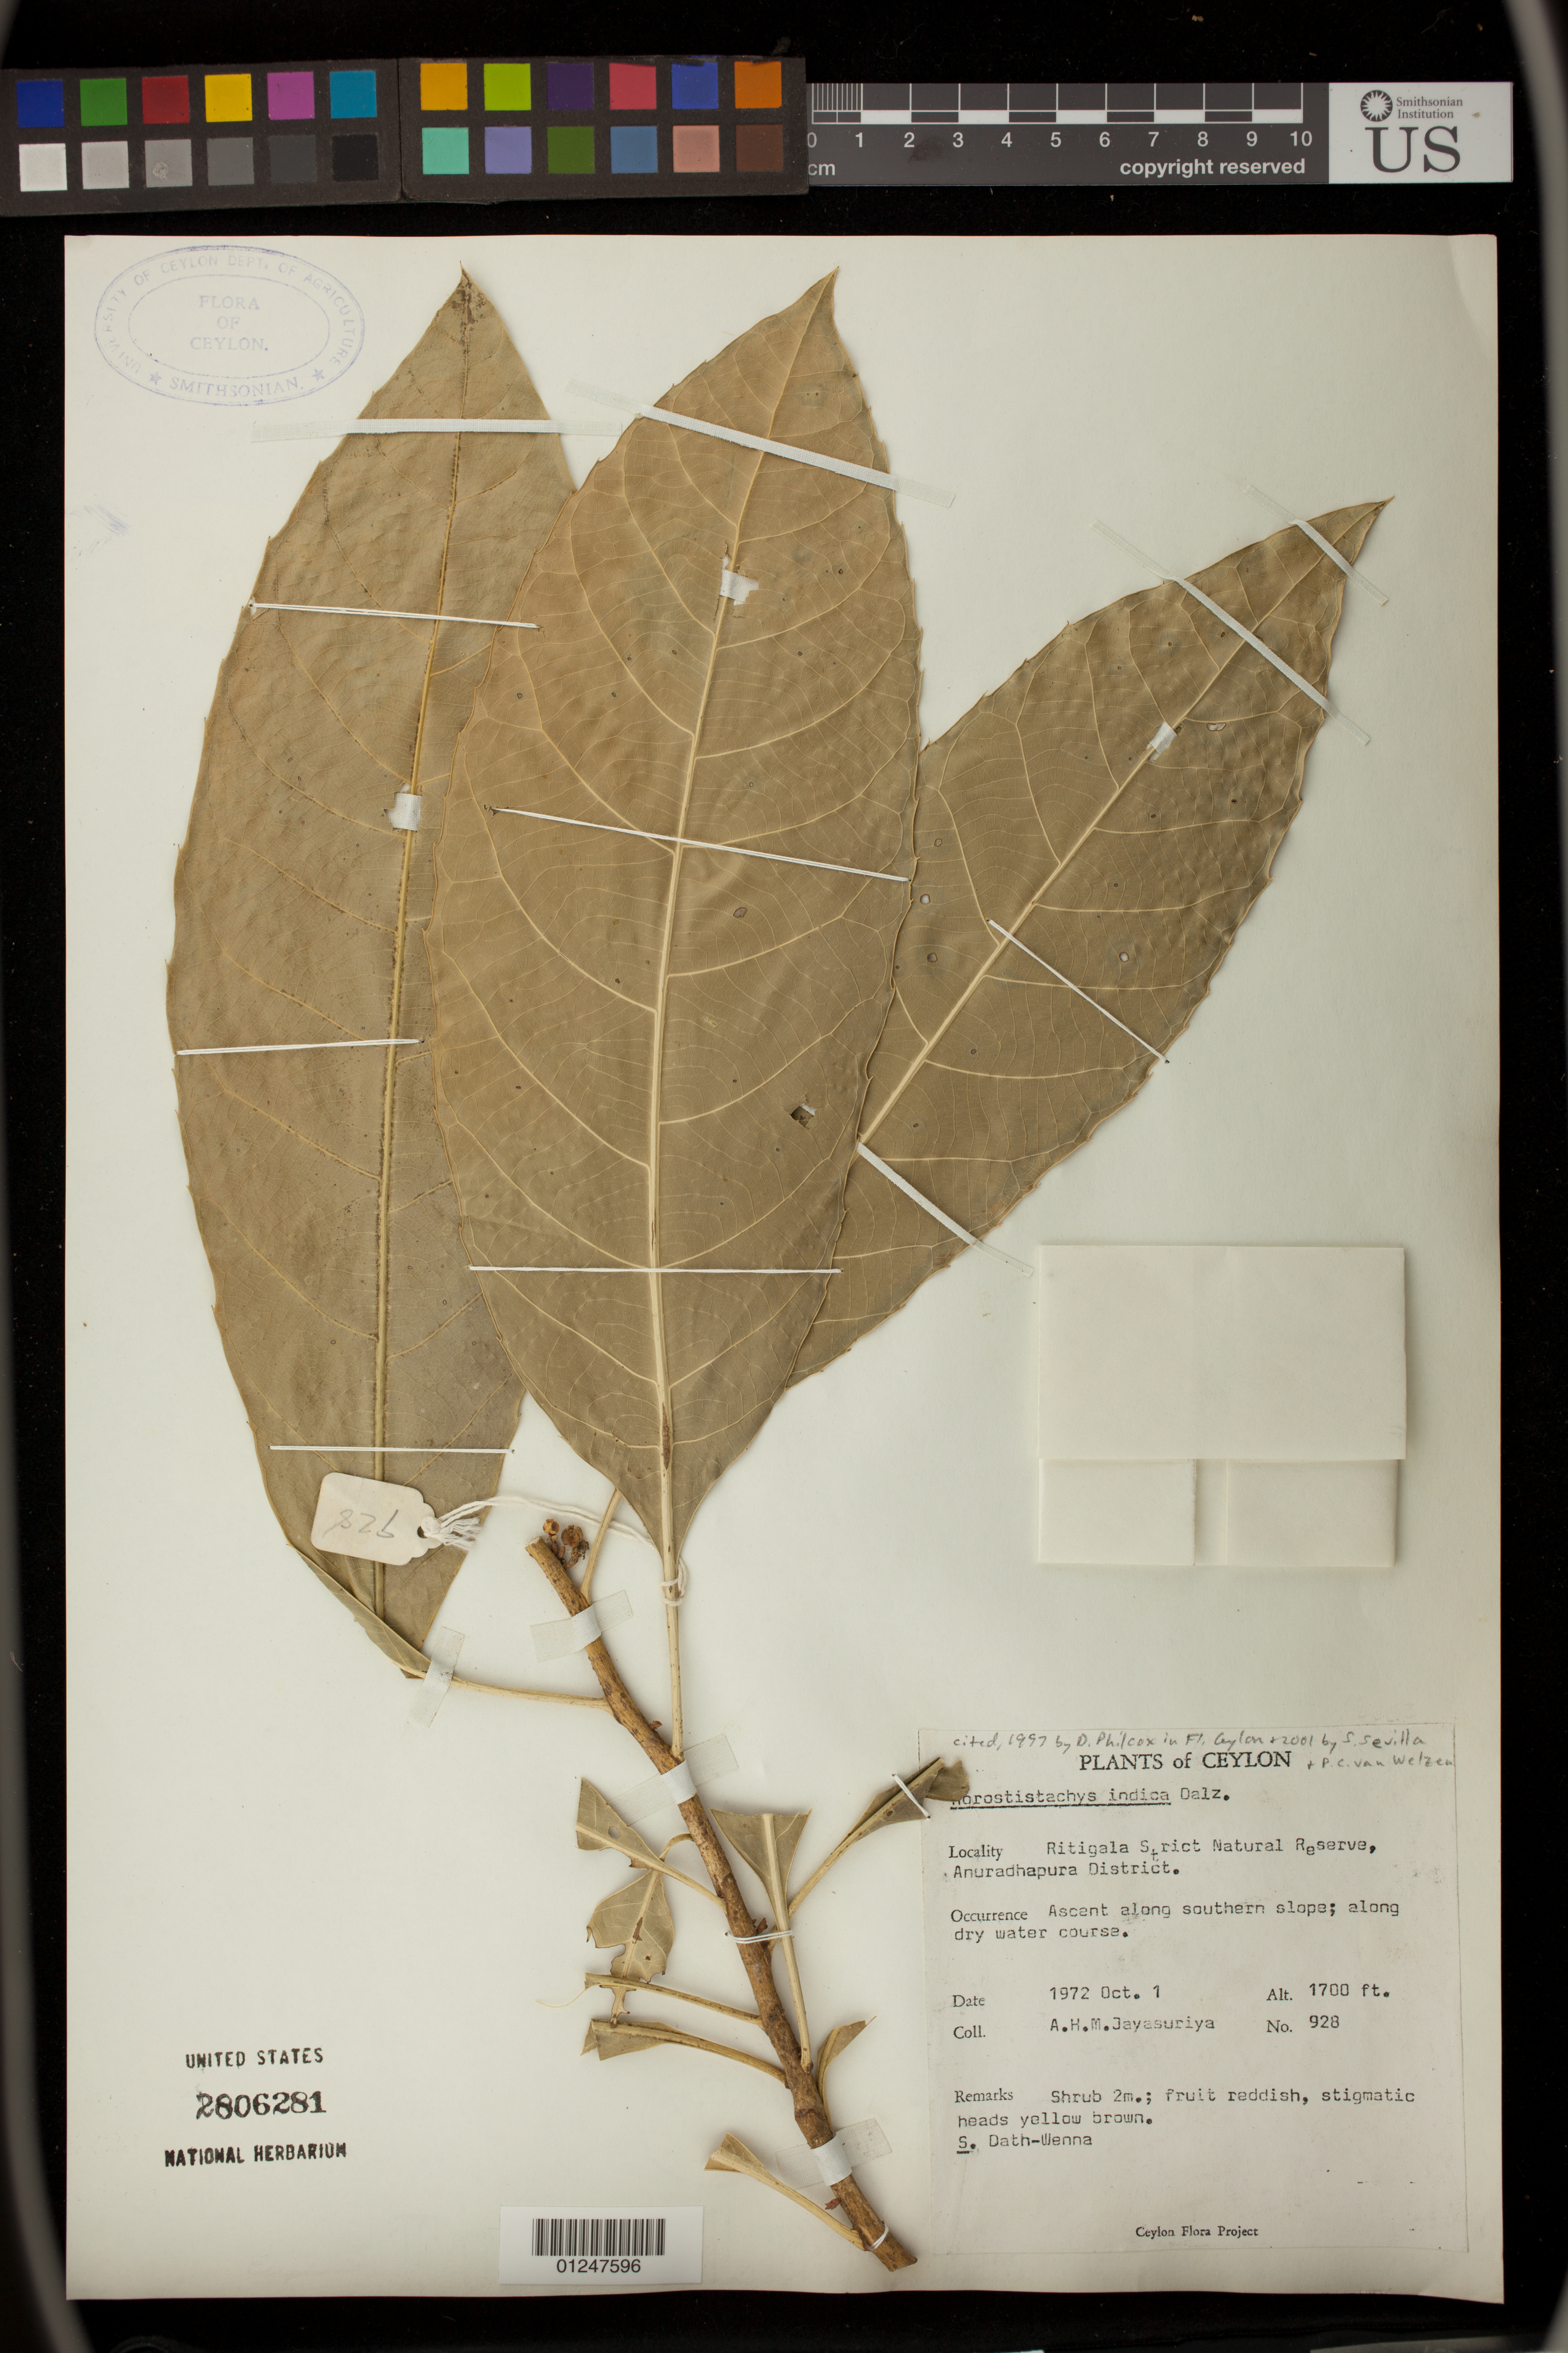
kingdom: Plantae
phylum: Tracheophyta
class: Magnoliopsida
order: Malpighiales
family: Euphorbiaceae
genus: Agrostistachys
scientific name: Agrostistachys indica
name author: Dalzell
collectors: A. H. Jayasuriya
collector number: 928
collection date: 1972-10-01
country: Sri Lanka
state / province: North Central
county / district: Anuradhapura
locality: Ritigala Strict Natural Reserve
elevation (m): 518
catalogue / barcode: US 2806281